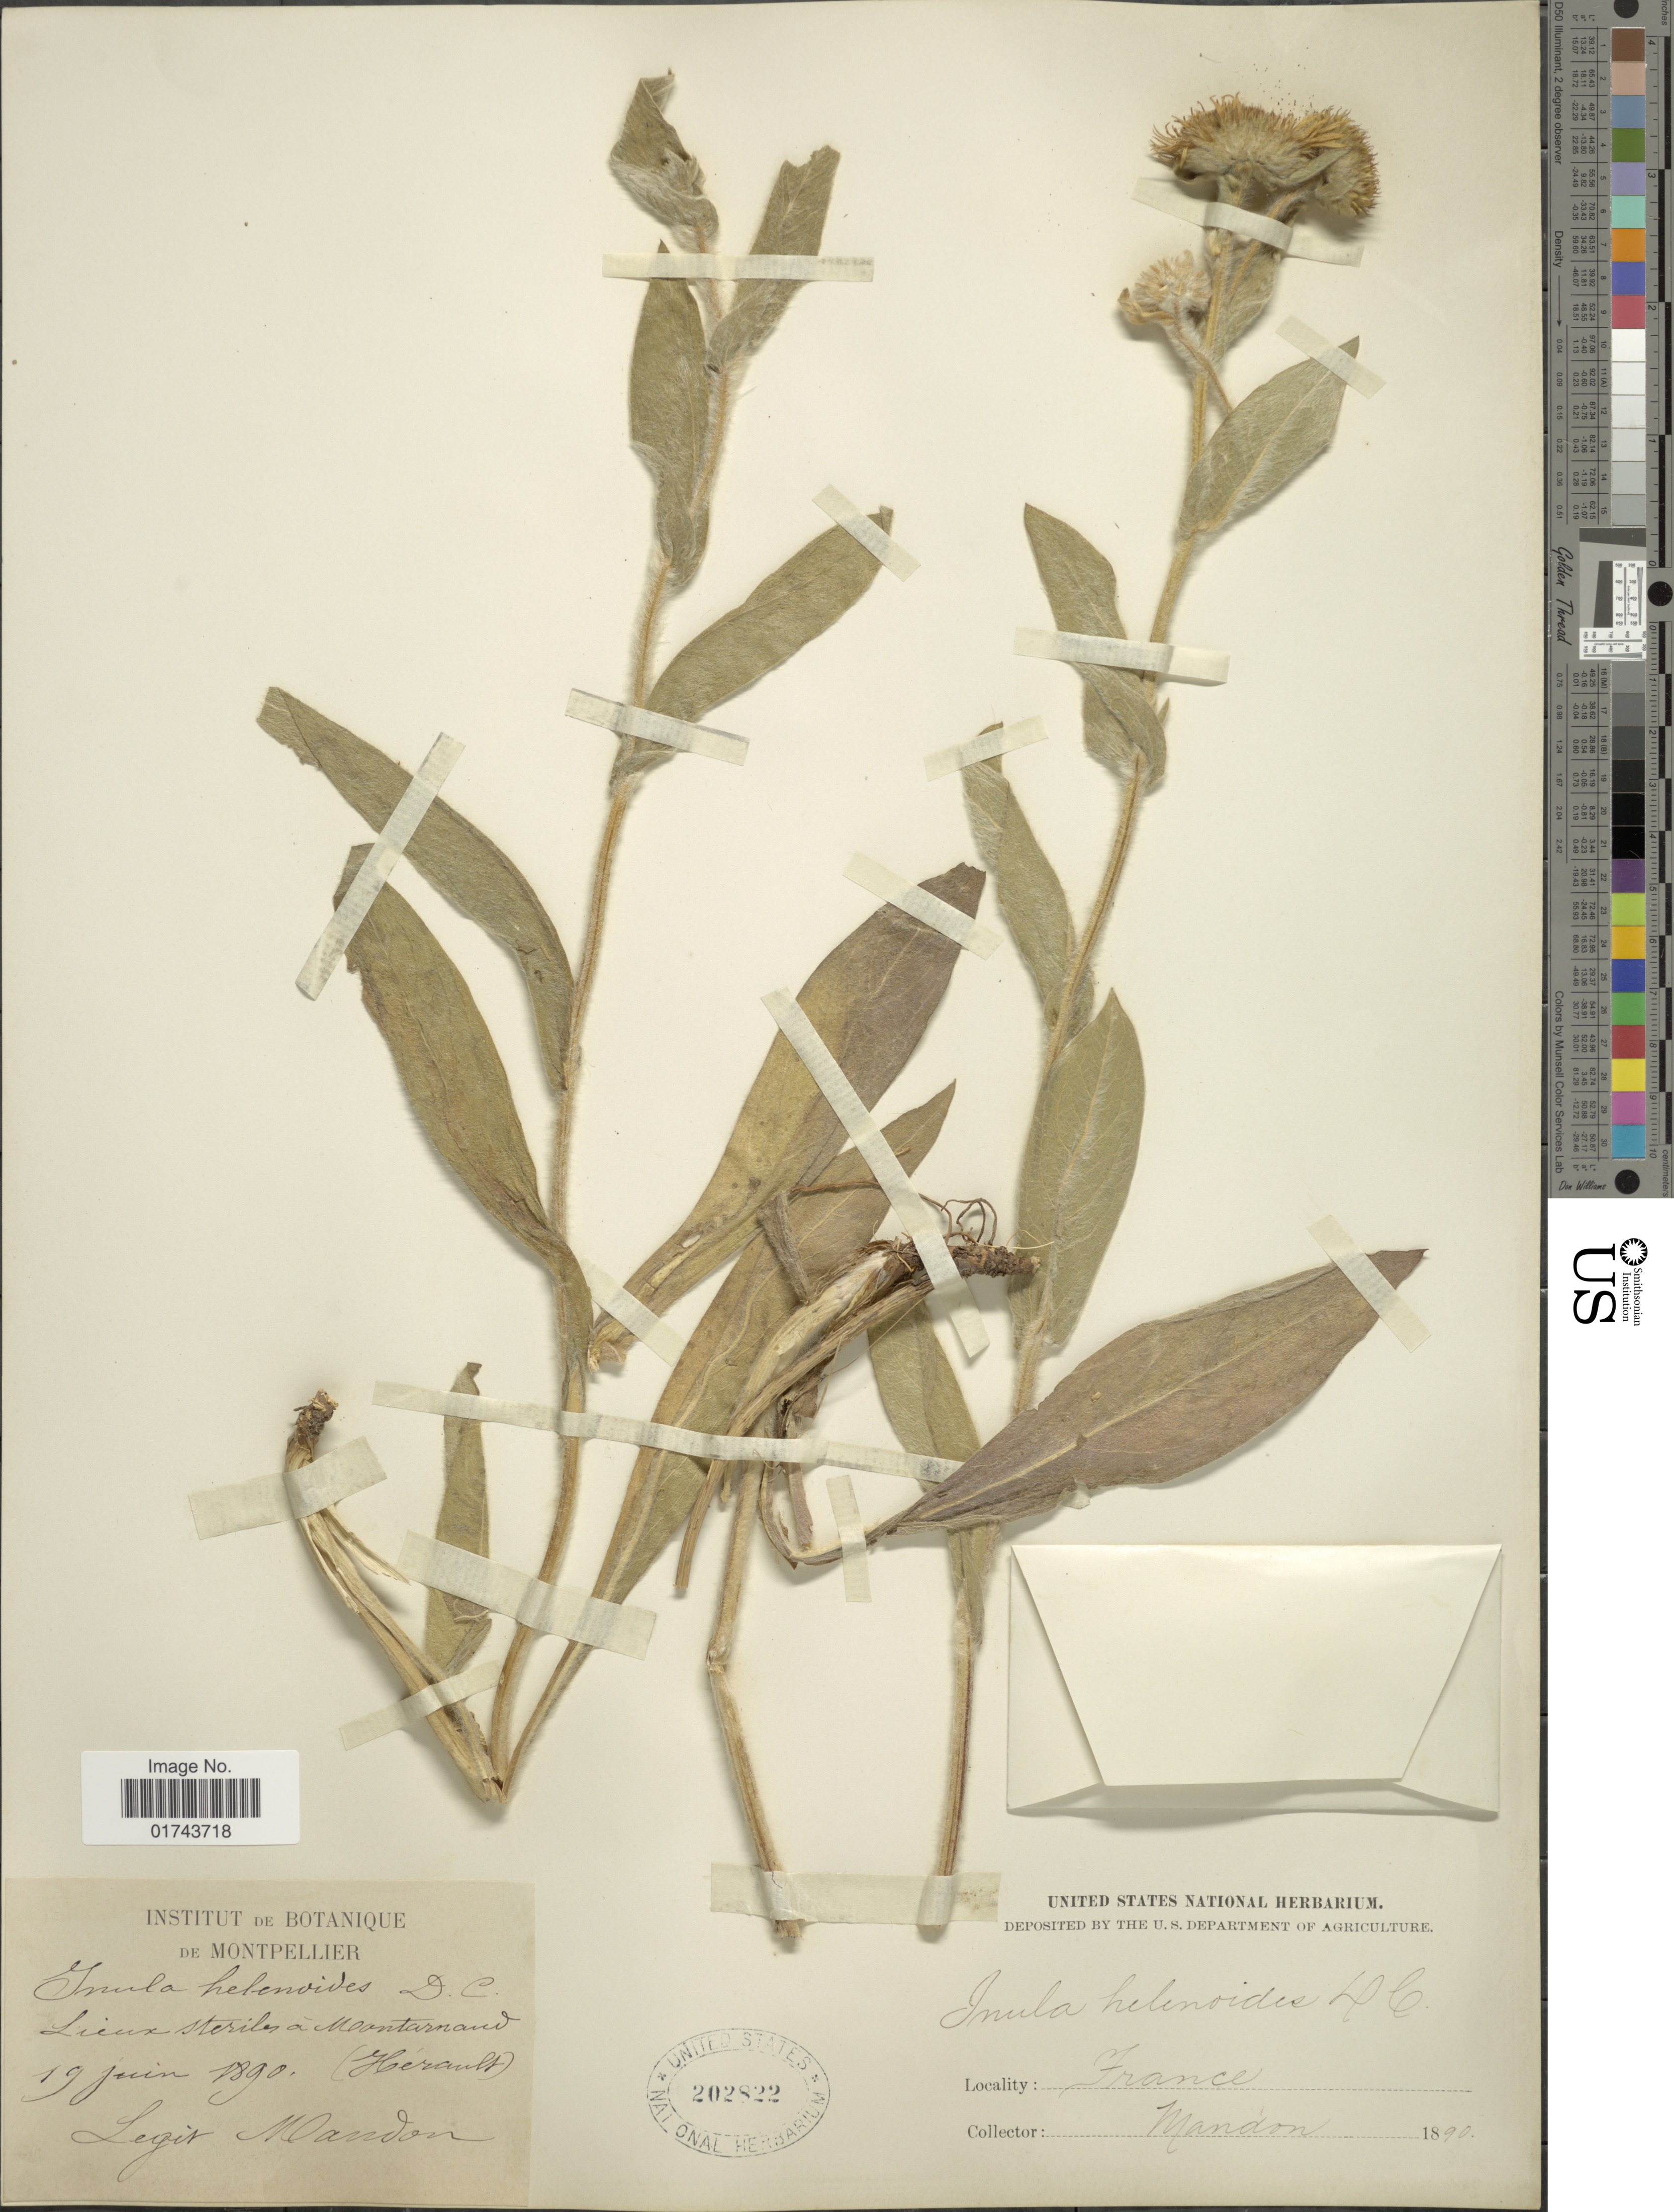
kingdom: Plantae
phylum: Tracheophyta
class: Magnoliopsida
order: Asterales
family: Asteraceae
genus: Inula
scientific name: Inula helenioides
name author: DC.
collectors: Mandon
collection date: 1890-06-19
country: France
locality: Lieux steriles a Montarnand [interpreted]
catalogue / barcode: US 202822